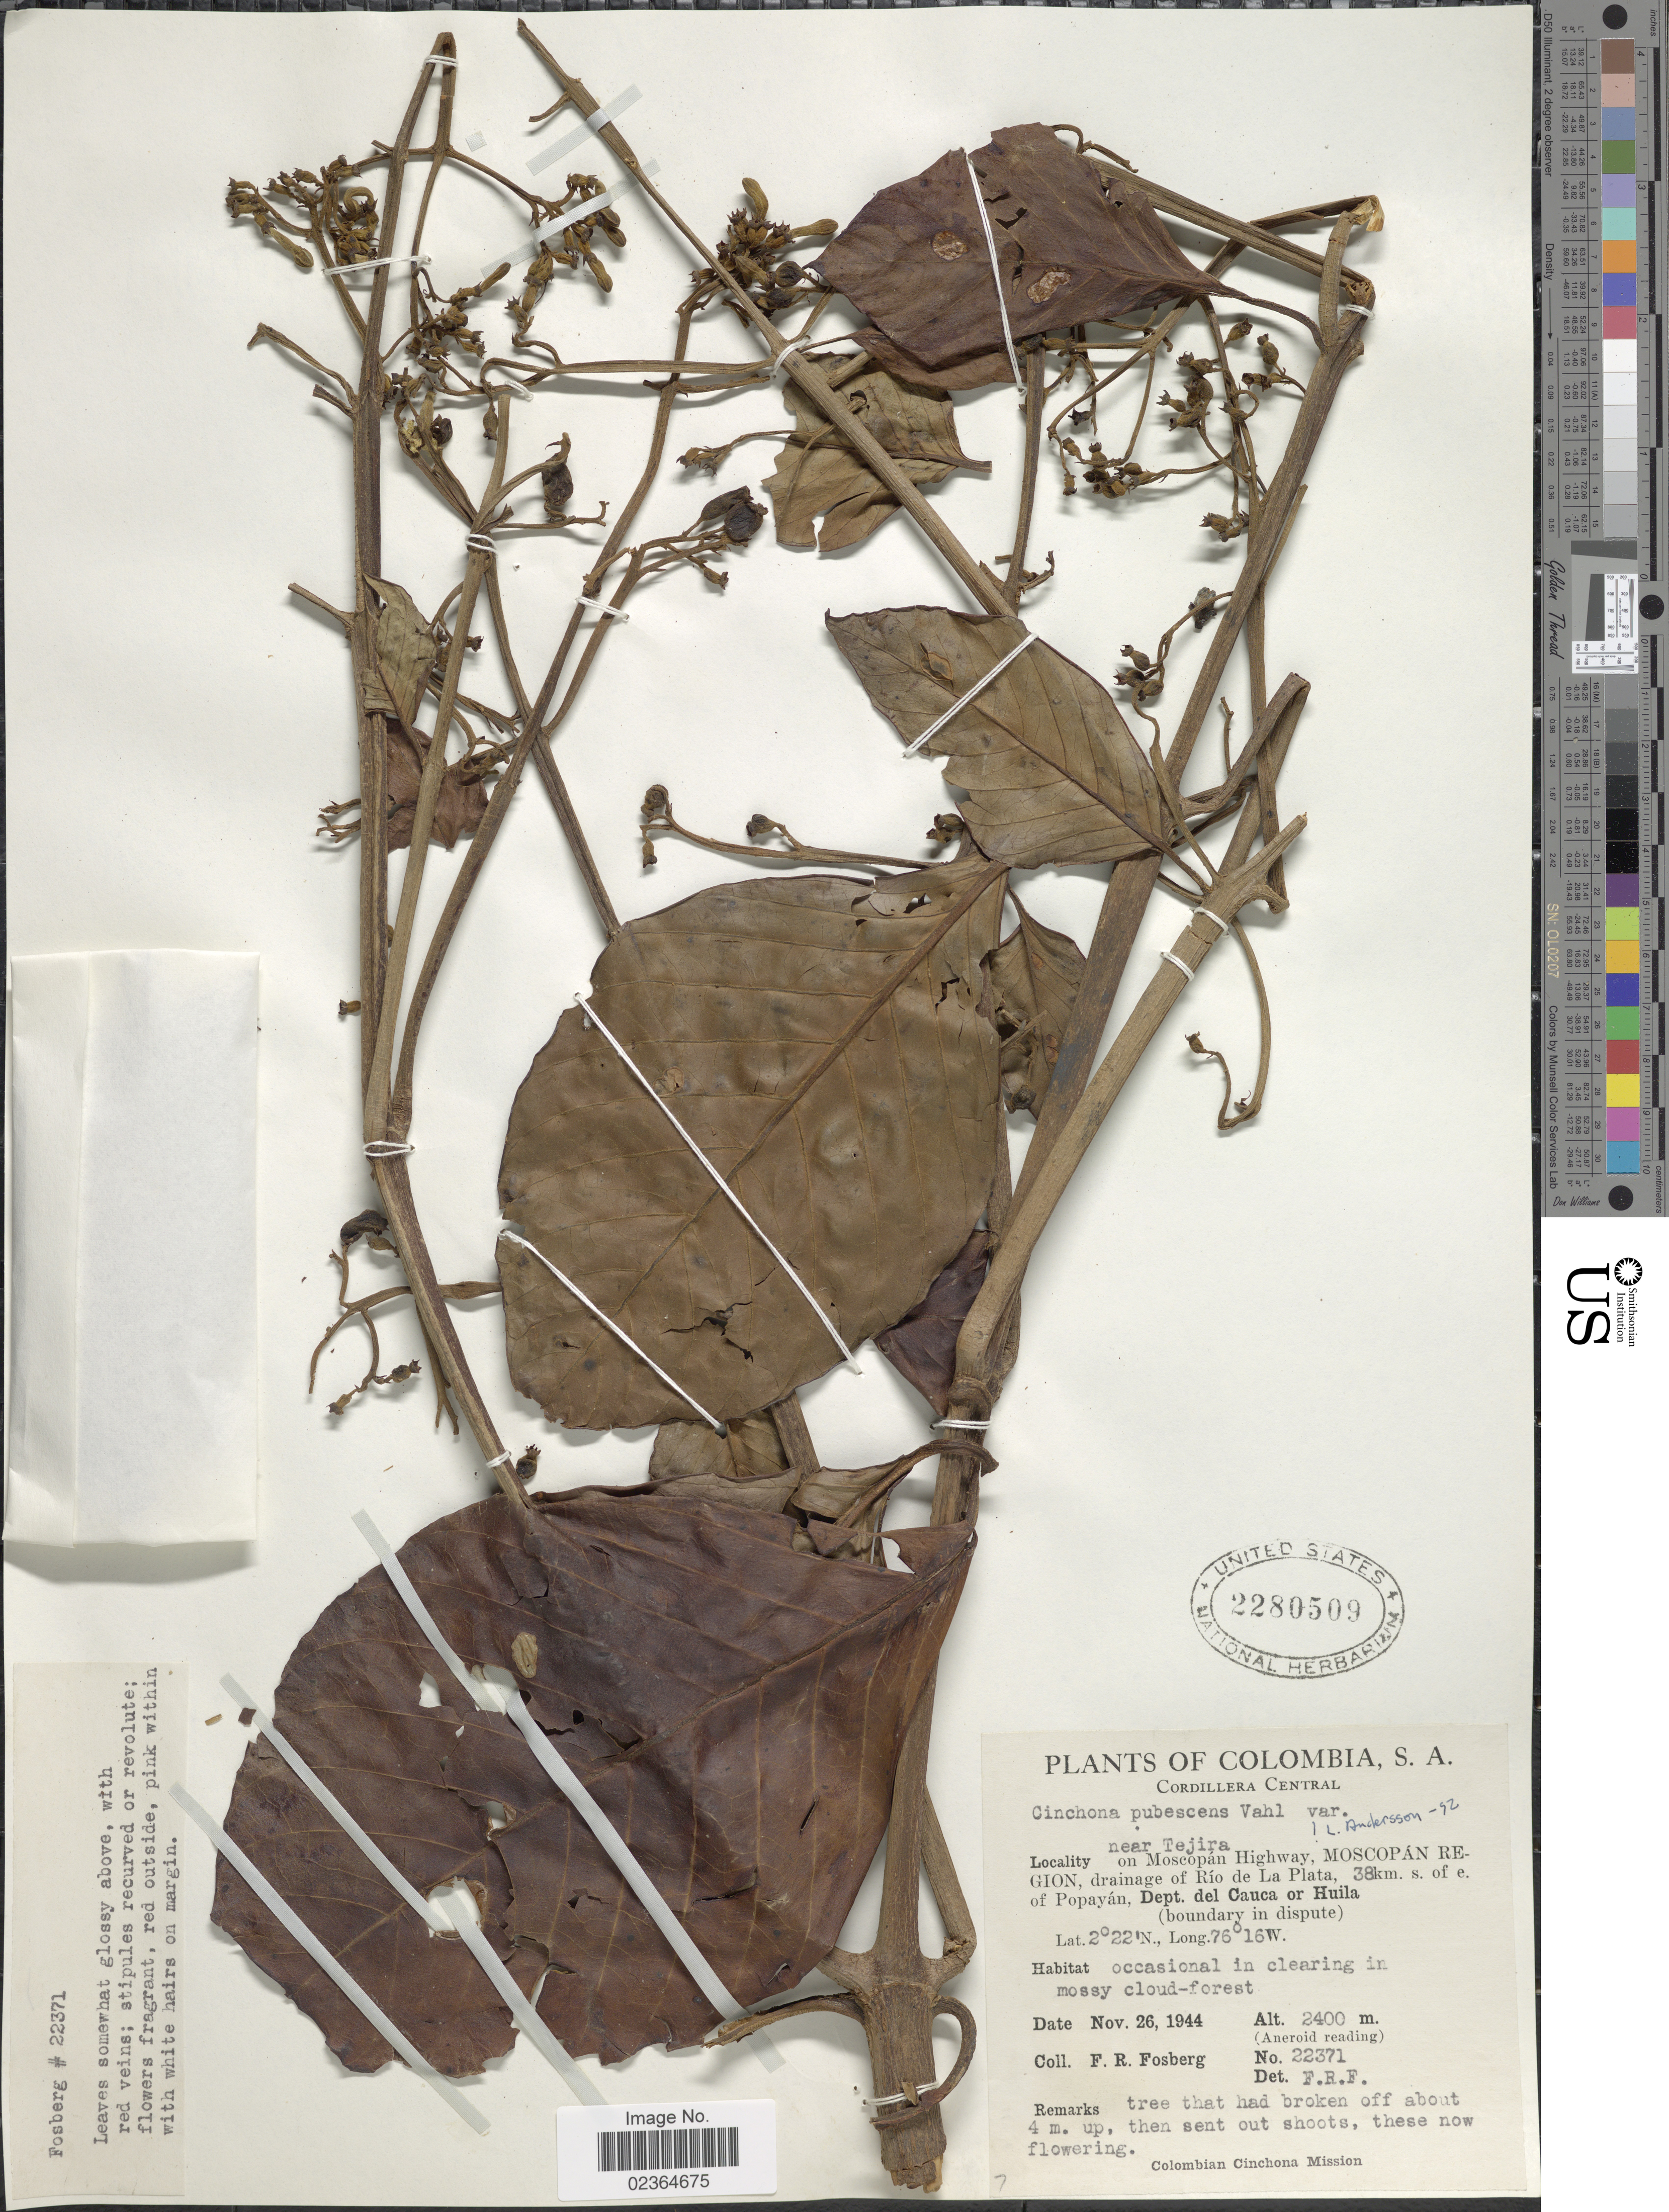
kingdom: Plantae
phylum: Tracheophyta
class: Magnoliopsida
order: Gentianales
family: Rubiaceae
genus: Cinchona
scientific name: Cinchona pubescens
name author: Vahl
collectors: F. R. Fosberg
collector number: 22371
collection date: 1944-11-26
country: Colombia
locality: Cordillera Central. near Tejira. on Moscopán Highway, Moscopán Region, drainage of Río de La Plata, 38km. s. of e. of Popayán, Dept. del Cauca or Huila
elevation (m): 2400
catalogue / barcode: US 2280509